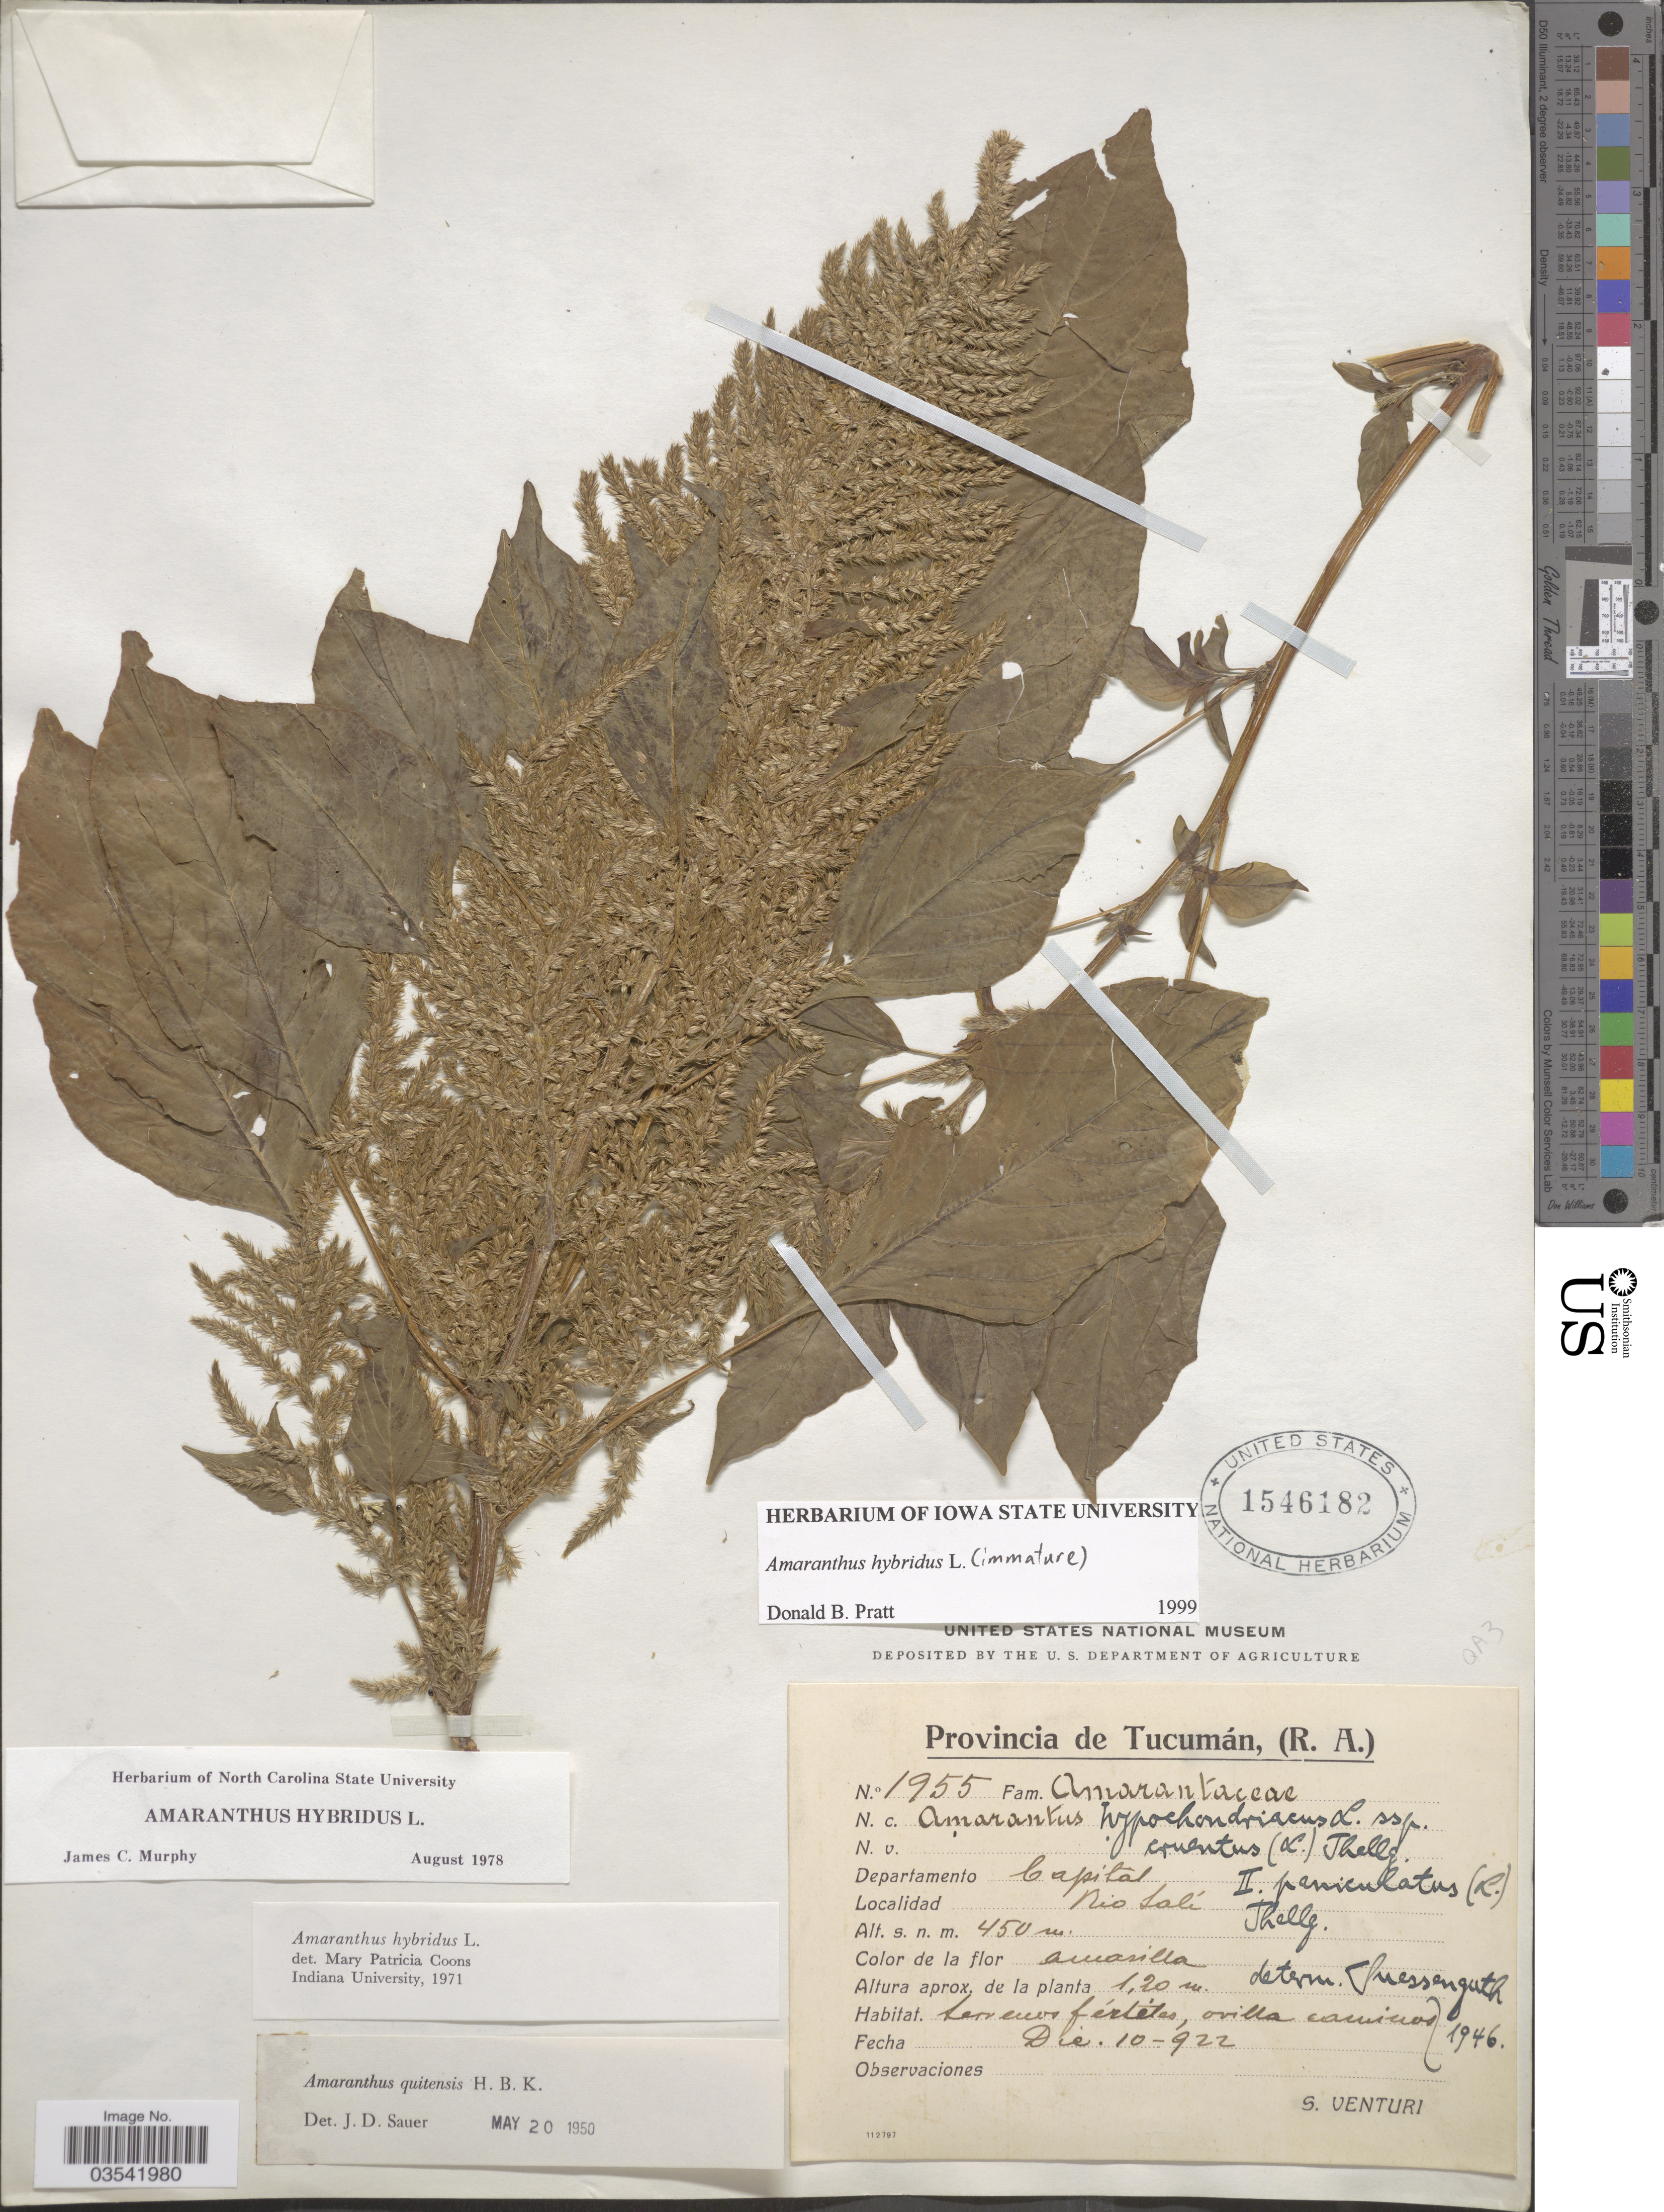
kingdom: Plantae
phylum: Tracheophyta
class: Magnoliopsida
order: Caryophyllales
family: Amaranthaceae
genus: Amaranthus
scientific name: Amaranthus hybridus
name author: L.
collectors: S. Venturi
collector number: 1955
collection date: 1922-12-10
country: Argentina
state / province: Tucuman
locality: Departamento Capital. Rio Salí.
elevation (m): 450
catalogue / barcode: US 1546182